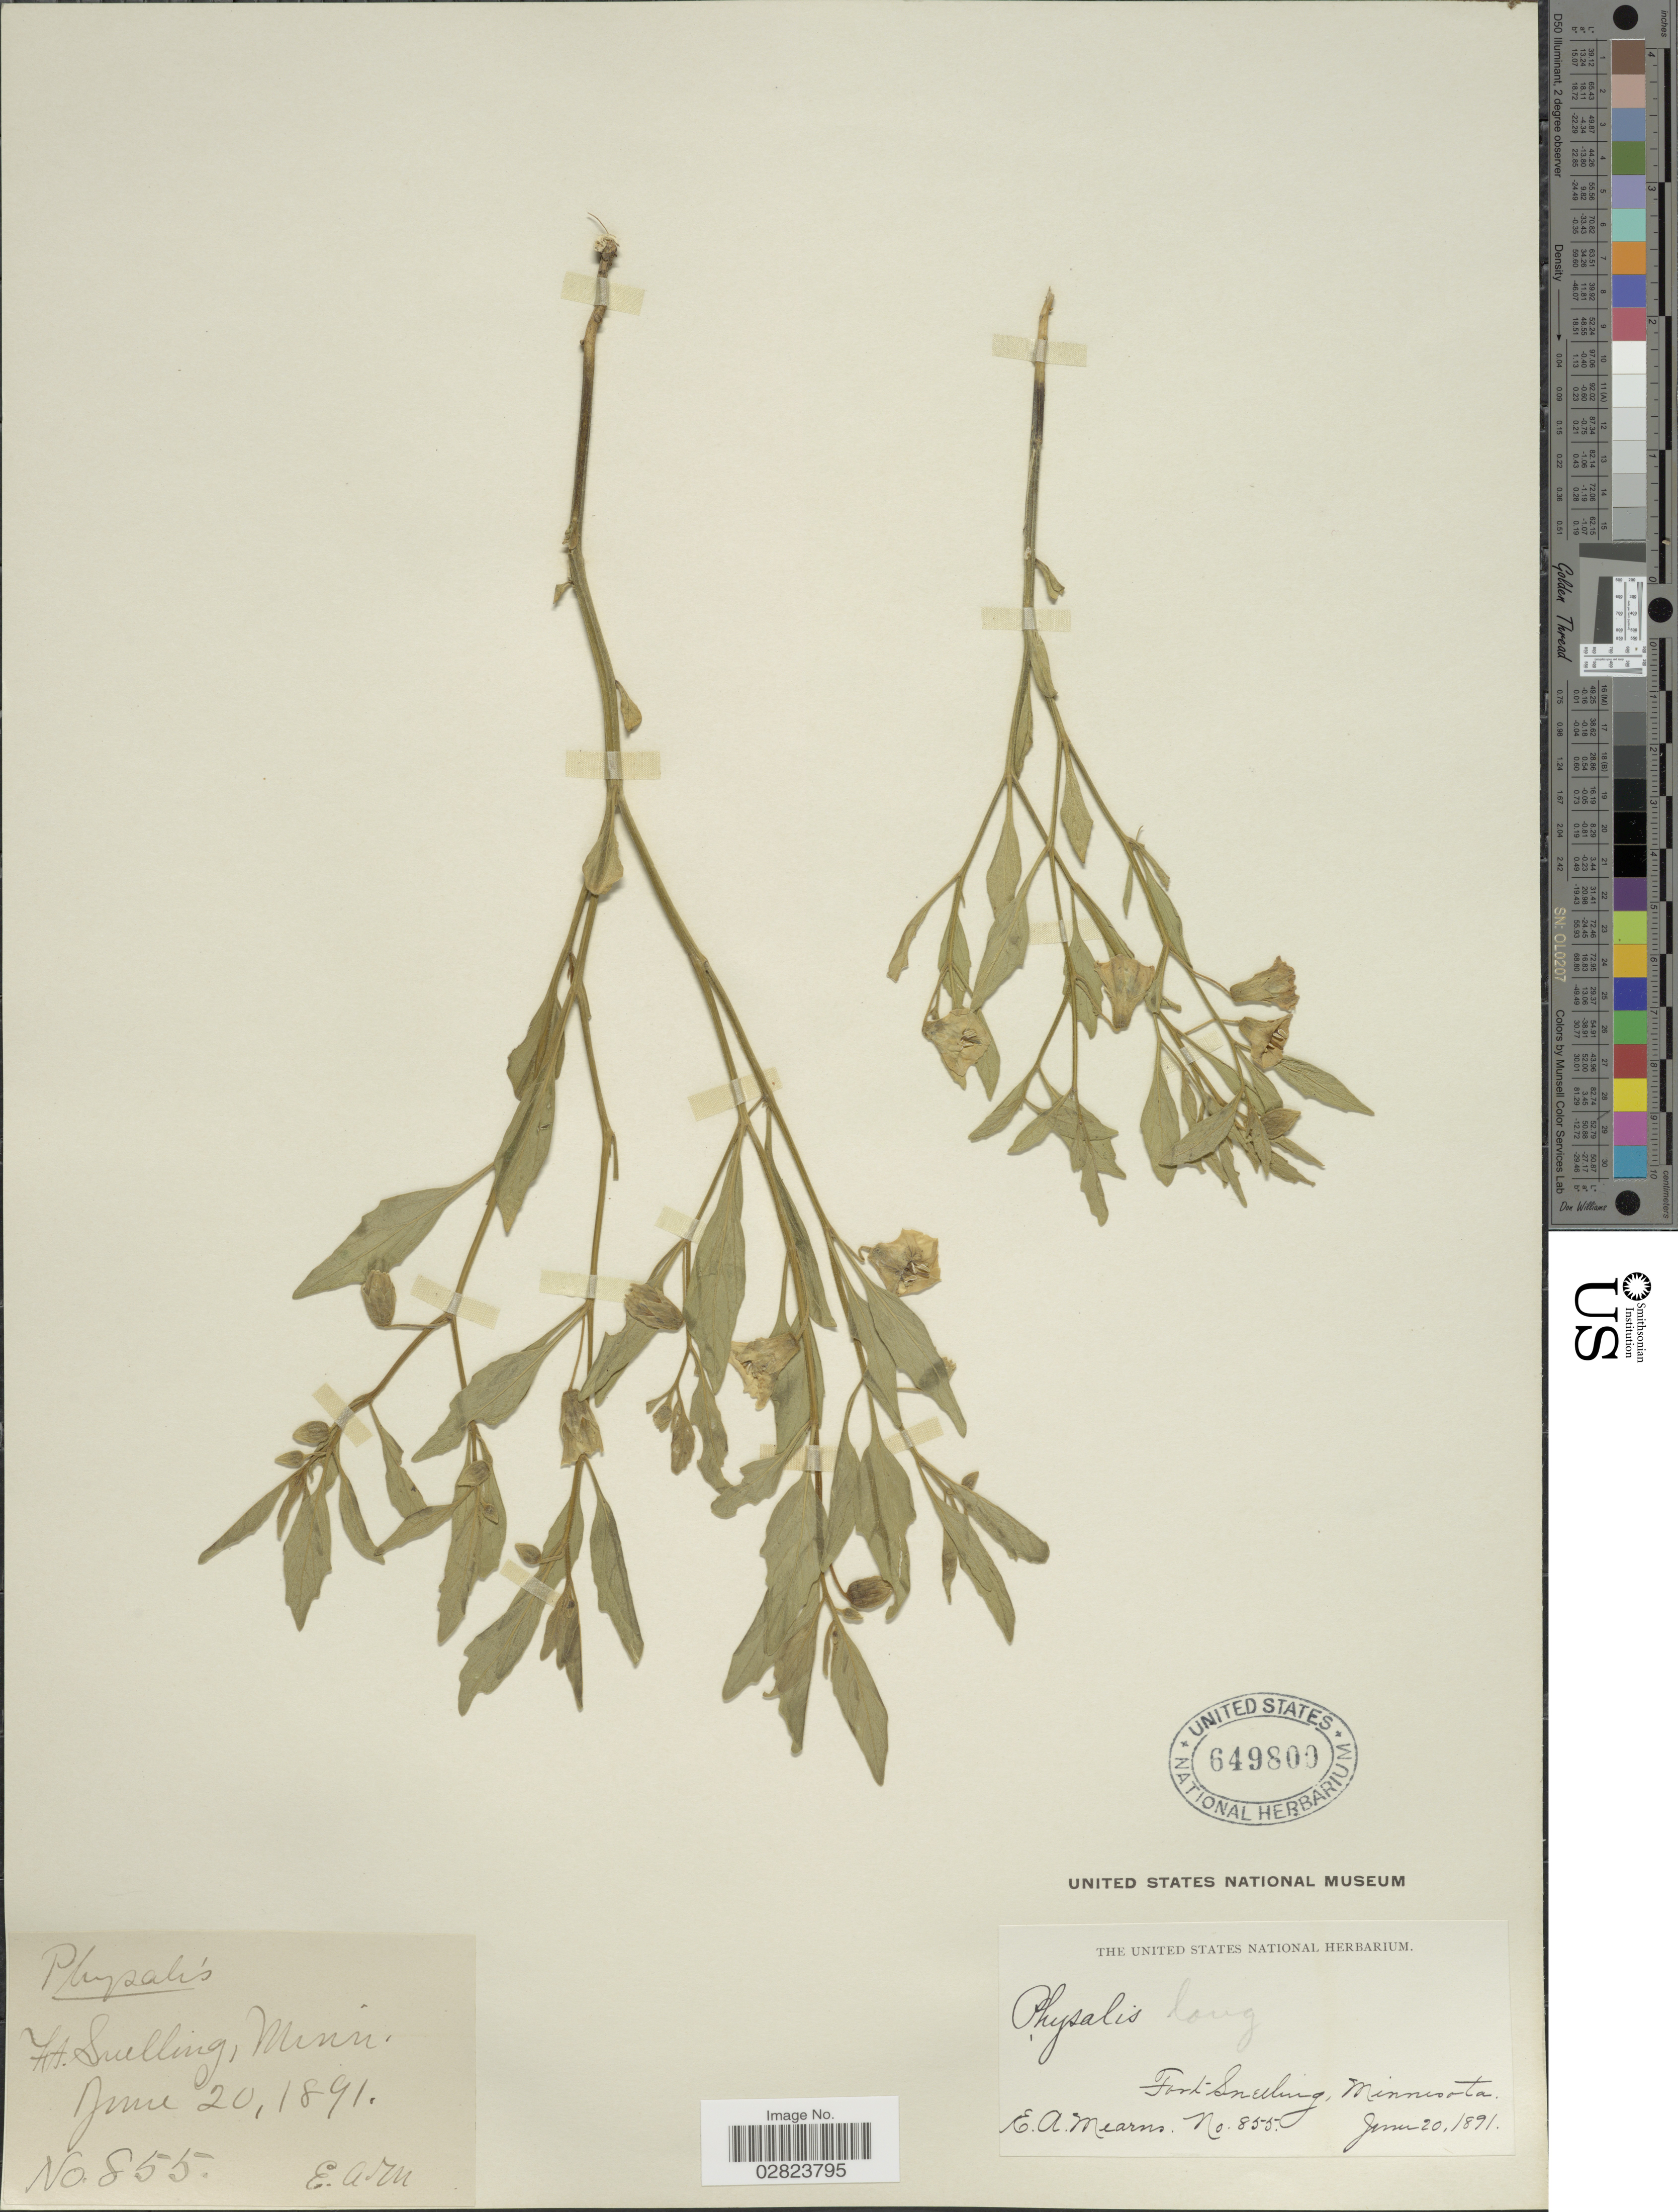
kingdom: Plantae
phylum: Tracheophyta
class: Magnoliopsida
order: Solanales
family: Solanaceae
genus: Physalis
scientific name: Physalis longifolia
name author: Nutt.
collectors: E. A. Mearns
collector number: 855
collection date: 1891-06-20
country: United States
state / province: Minnesota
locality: Fort Snelling.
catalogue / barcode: US 649800